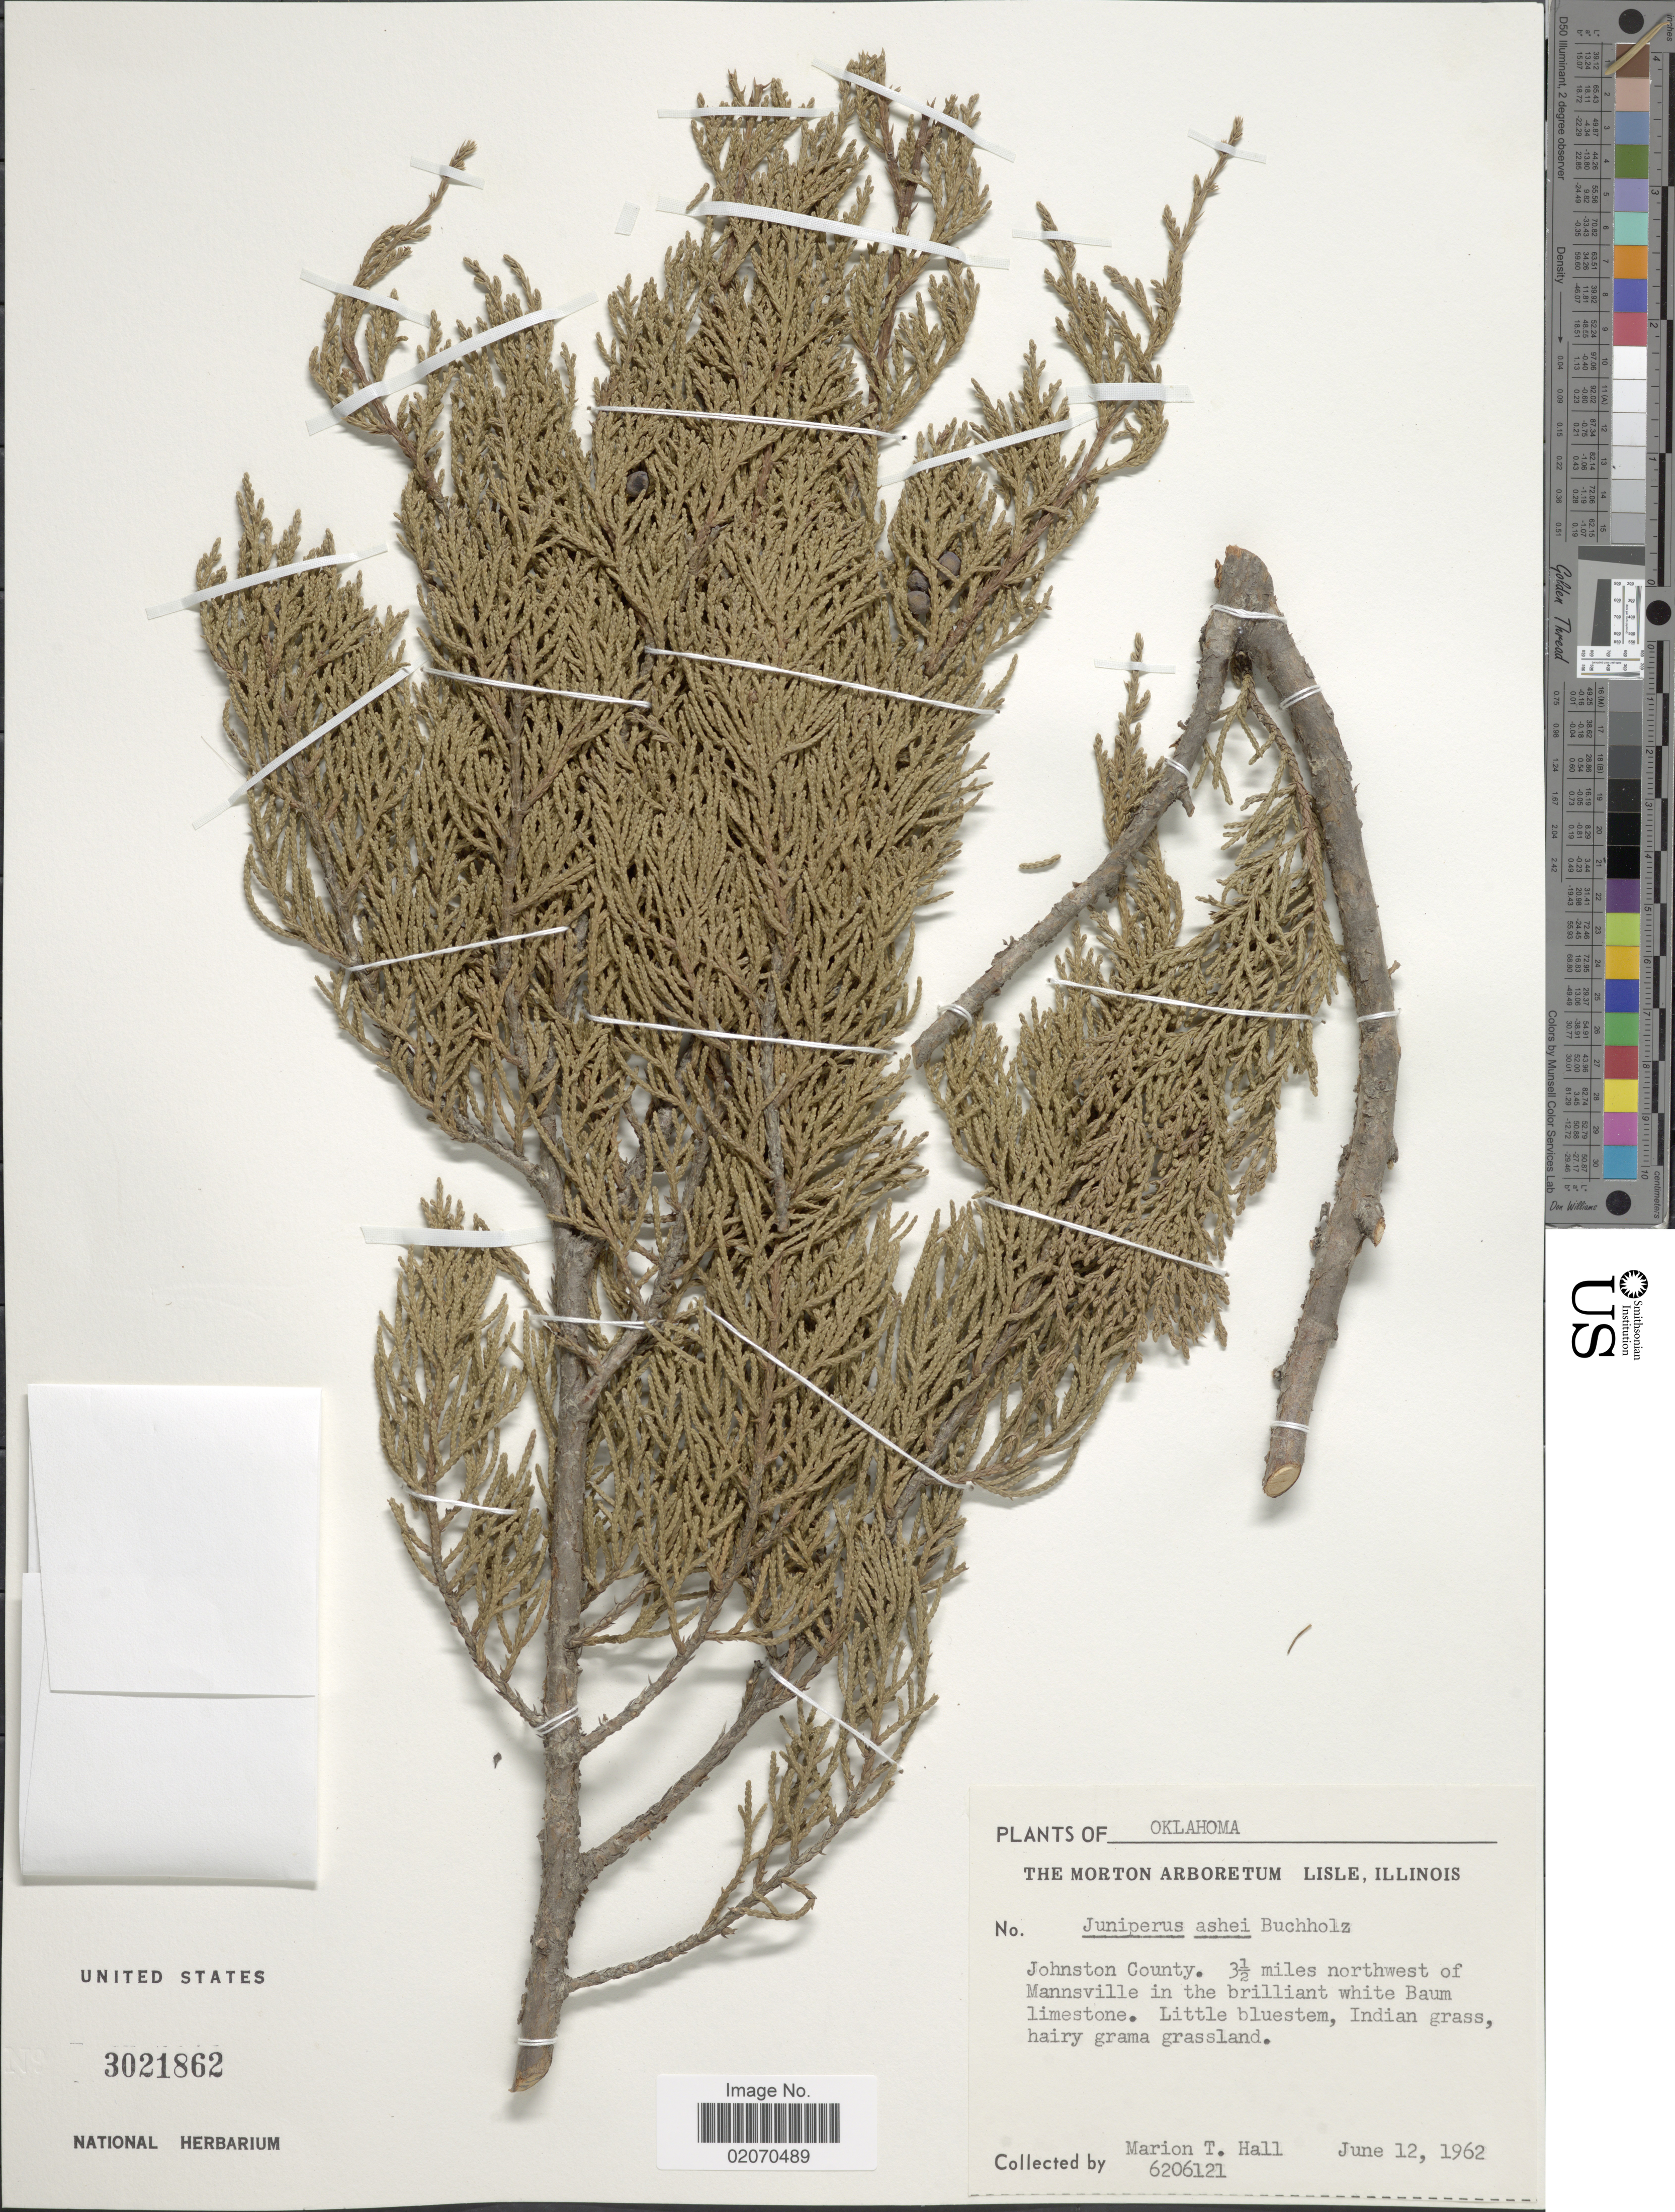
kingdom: Plantae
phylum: Tracheophyta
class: Pinopsida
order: Pinales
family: Cupressaceae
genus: Juniperus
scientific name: Juniperus ashei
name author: J. Buchholz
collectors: M. T. Hall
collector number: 6206121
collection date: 1962-06-12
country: United States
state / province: Oklahoma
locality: Johnston County. 3 1/2 miles northwest of Mannsville in the brilliant white Baum limestone.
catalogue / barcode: US 3021862